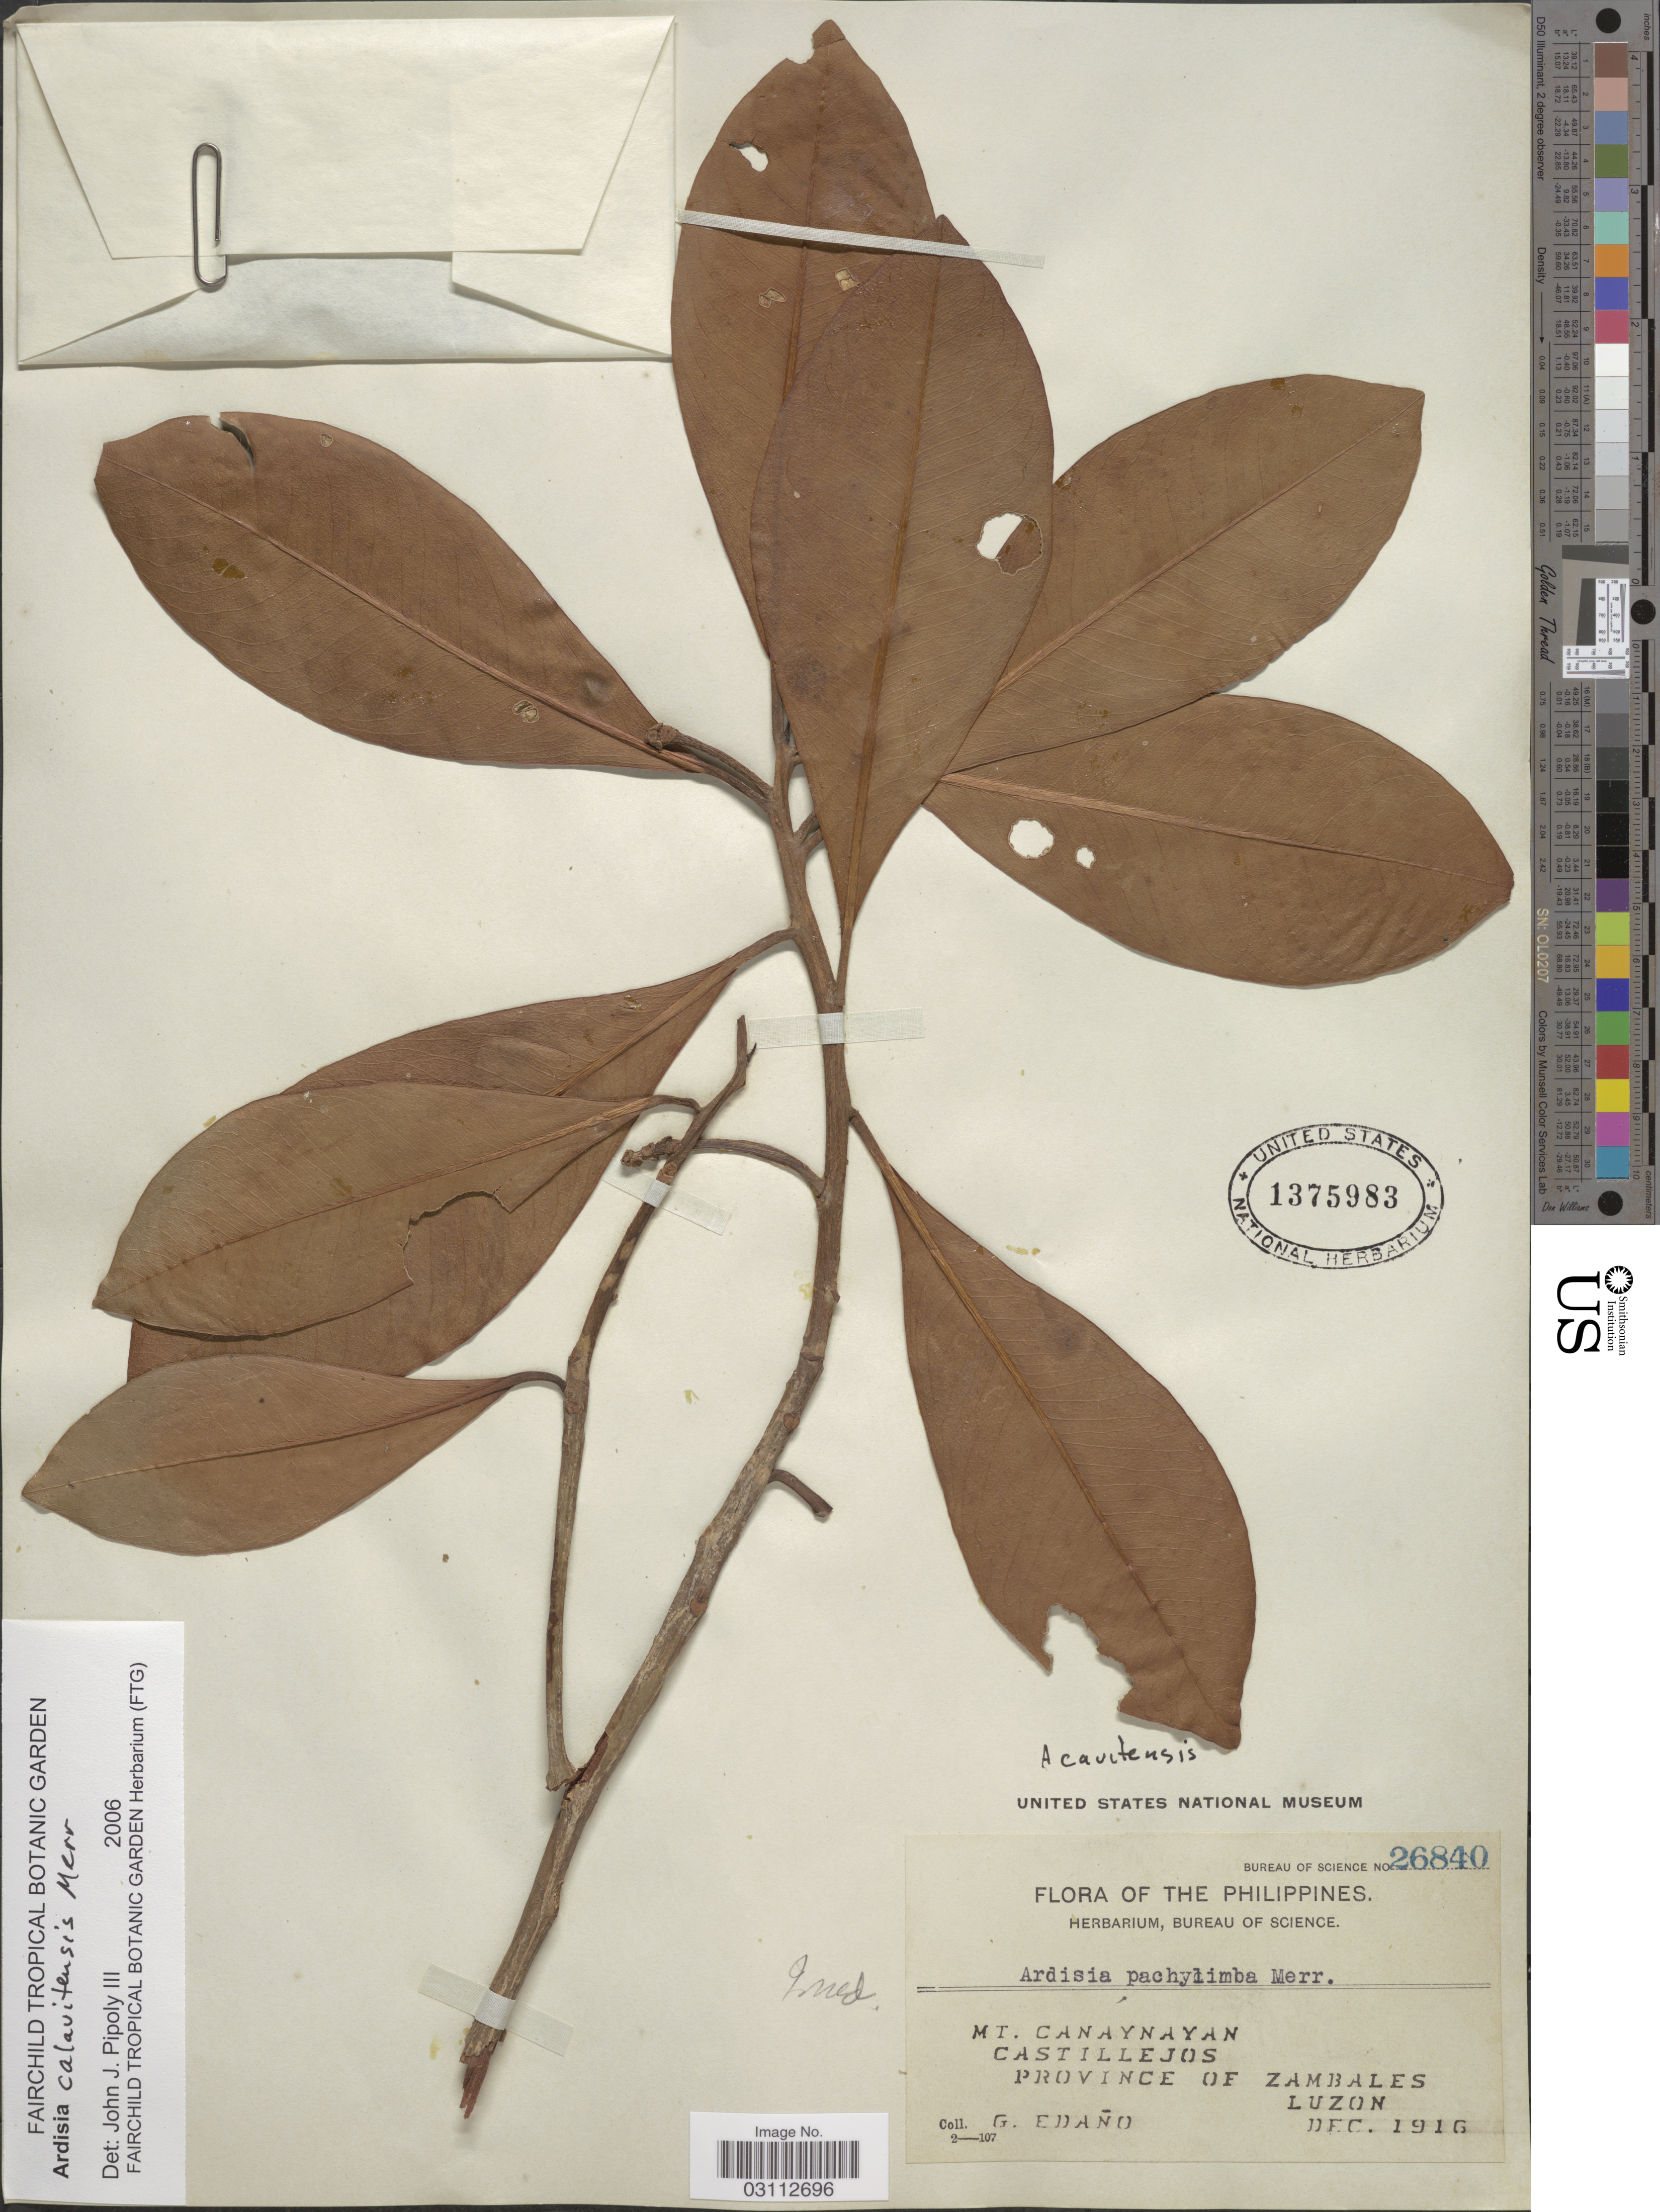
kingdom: Plantae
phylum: Tracheophyta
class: Magnoliopsida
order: Ericales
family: Primulaceae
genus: Ardisia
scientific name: Ardisia calavitensis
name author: Merr.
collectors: G. Edaño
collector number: Bureau of science 26840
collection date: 1916-12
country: Philippines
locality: Mt. Canaynayan, Castillejos, Province of Zambales, Luzon.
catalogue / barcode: US 1375983